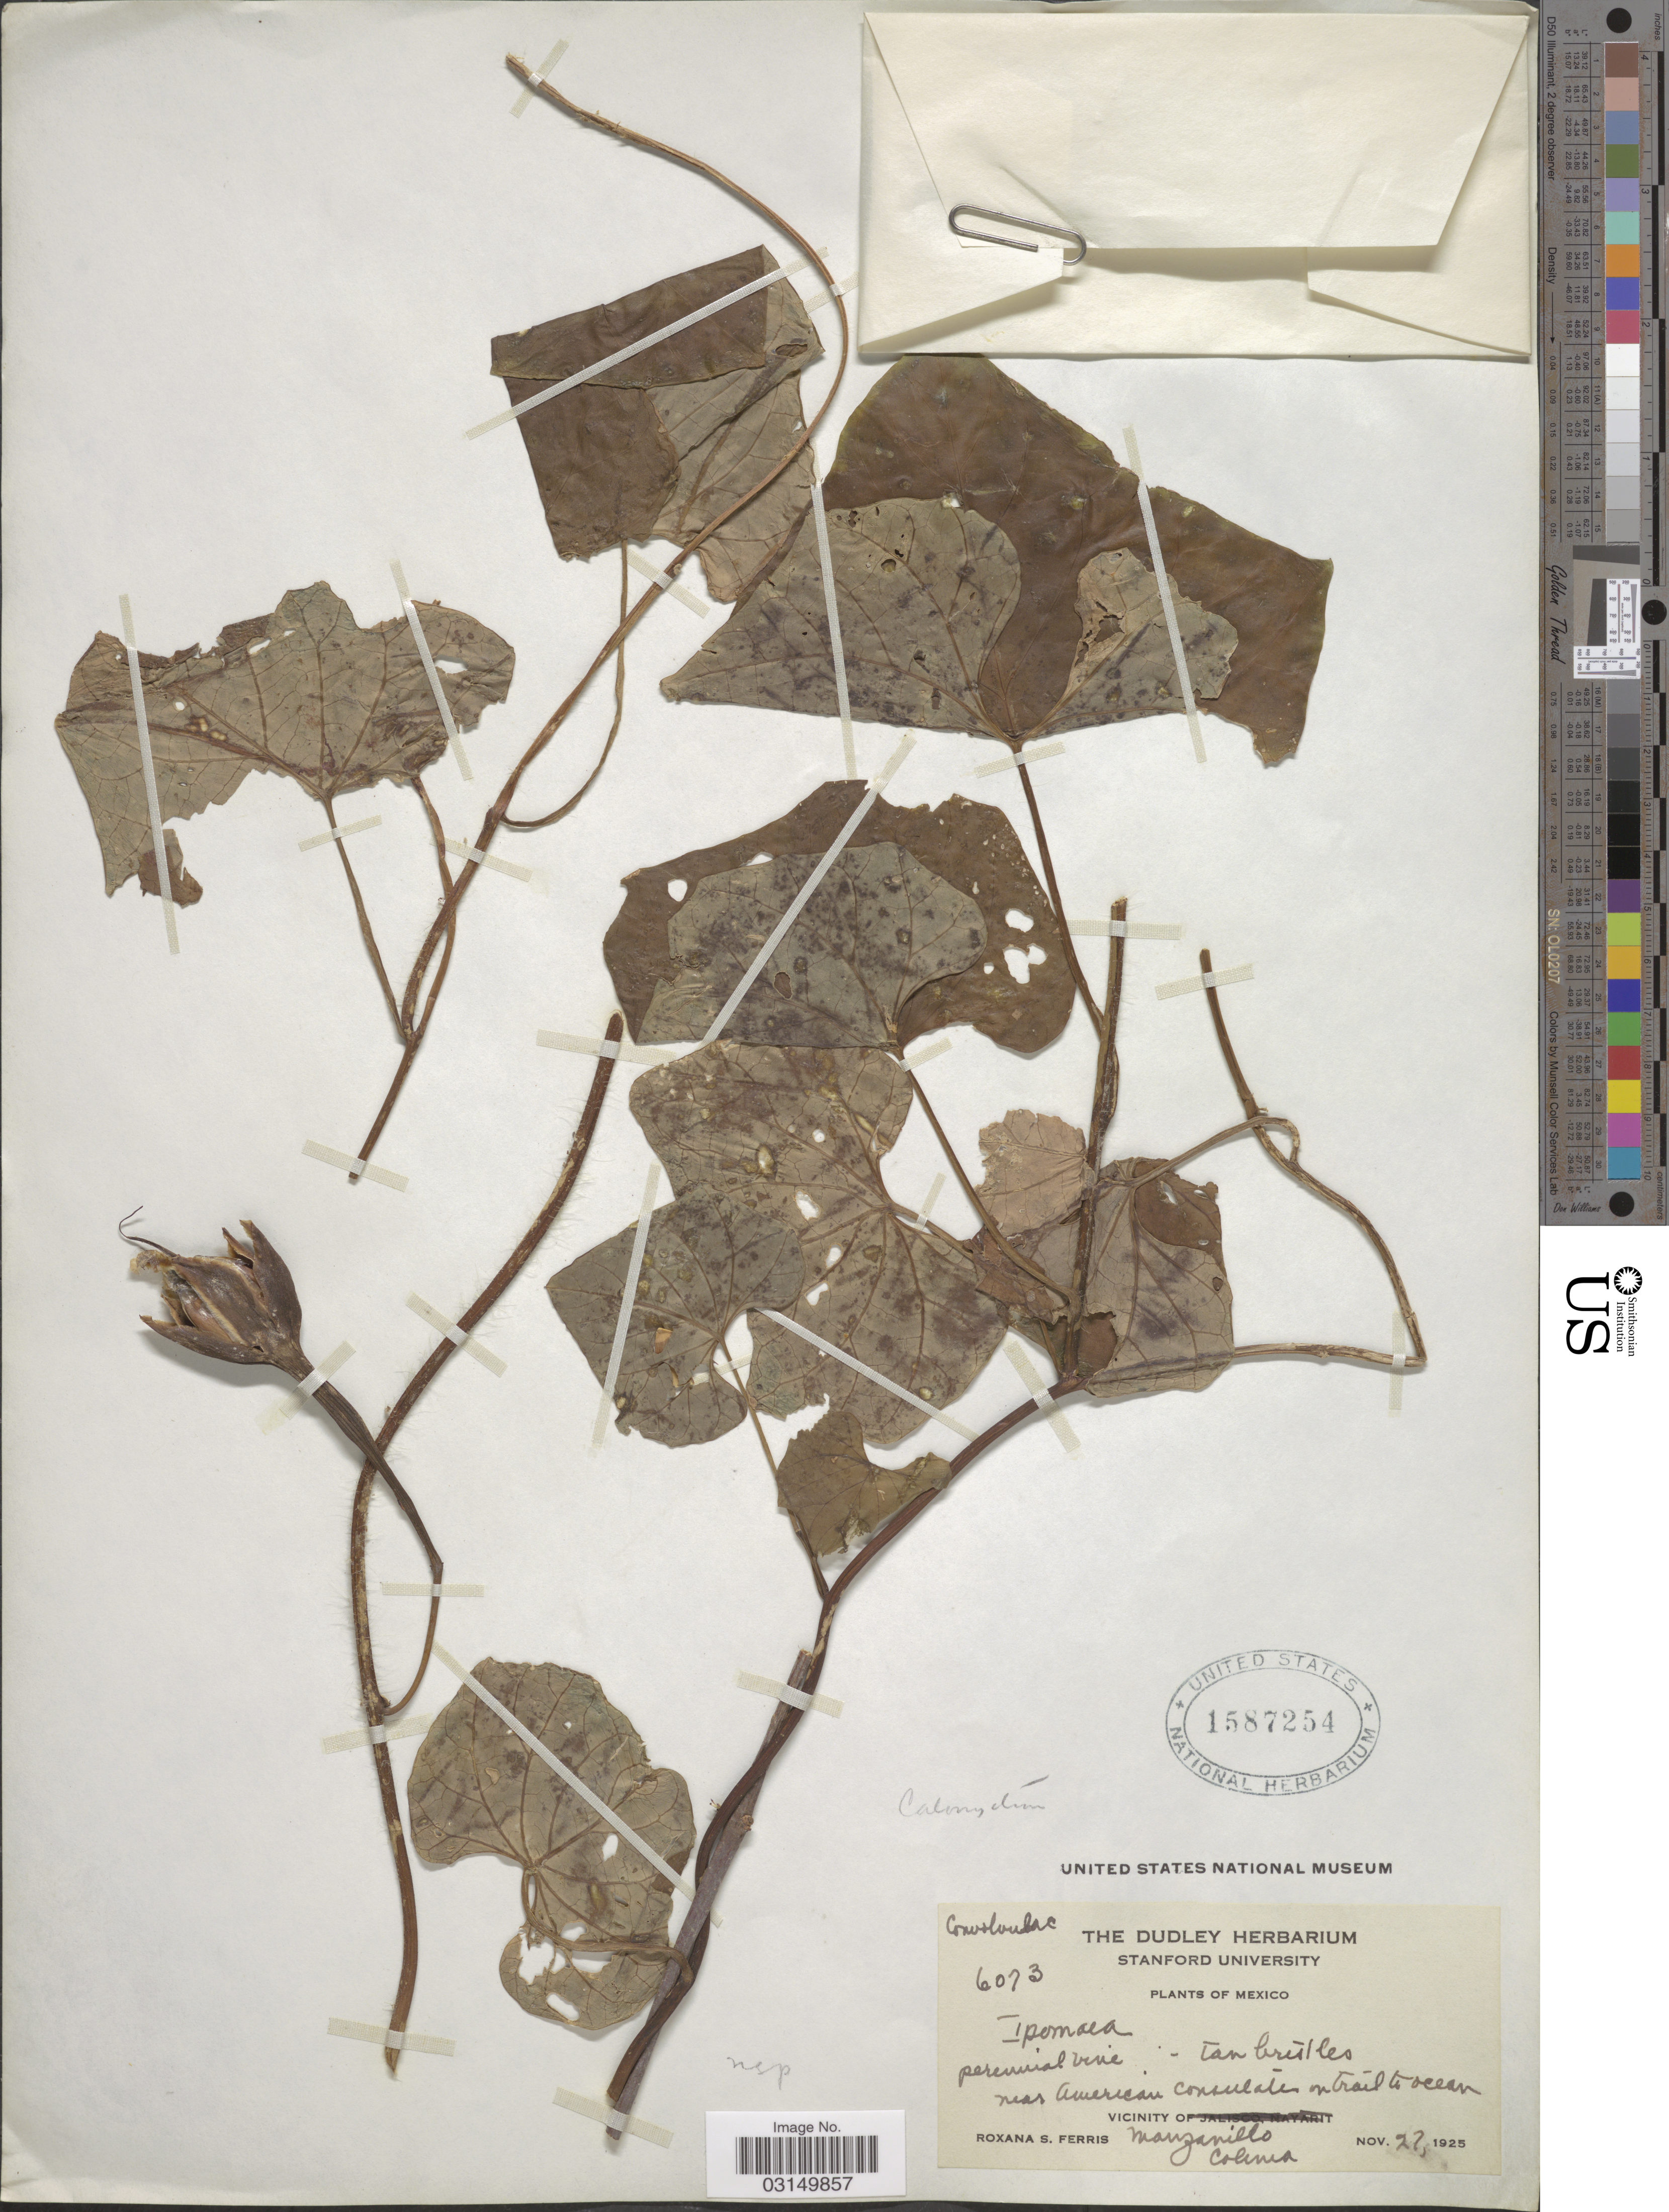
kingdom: Plantae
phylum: Tracheophyta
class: Magnoliopsida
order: Solanales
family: Convolvulaceae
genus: Ipomoea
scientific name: Ipomoea clavata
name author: (G. Don) J.F. Macbr.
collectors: R. S. Ferris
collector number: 6073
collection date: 1925-11-27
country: Mexico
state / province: Colima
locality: Near American Consulates on trail to ocean, Vicinity of Manzanillo, Colima.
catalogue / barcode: US 1587254